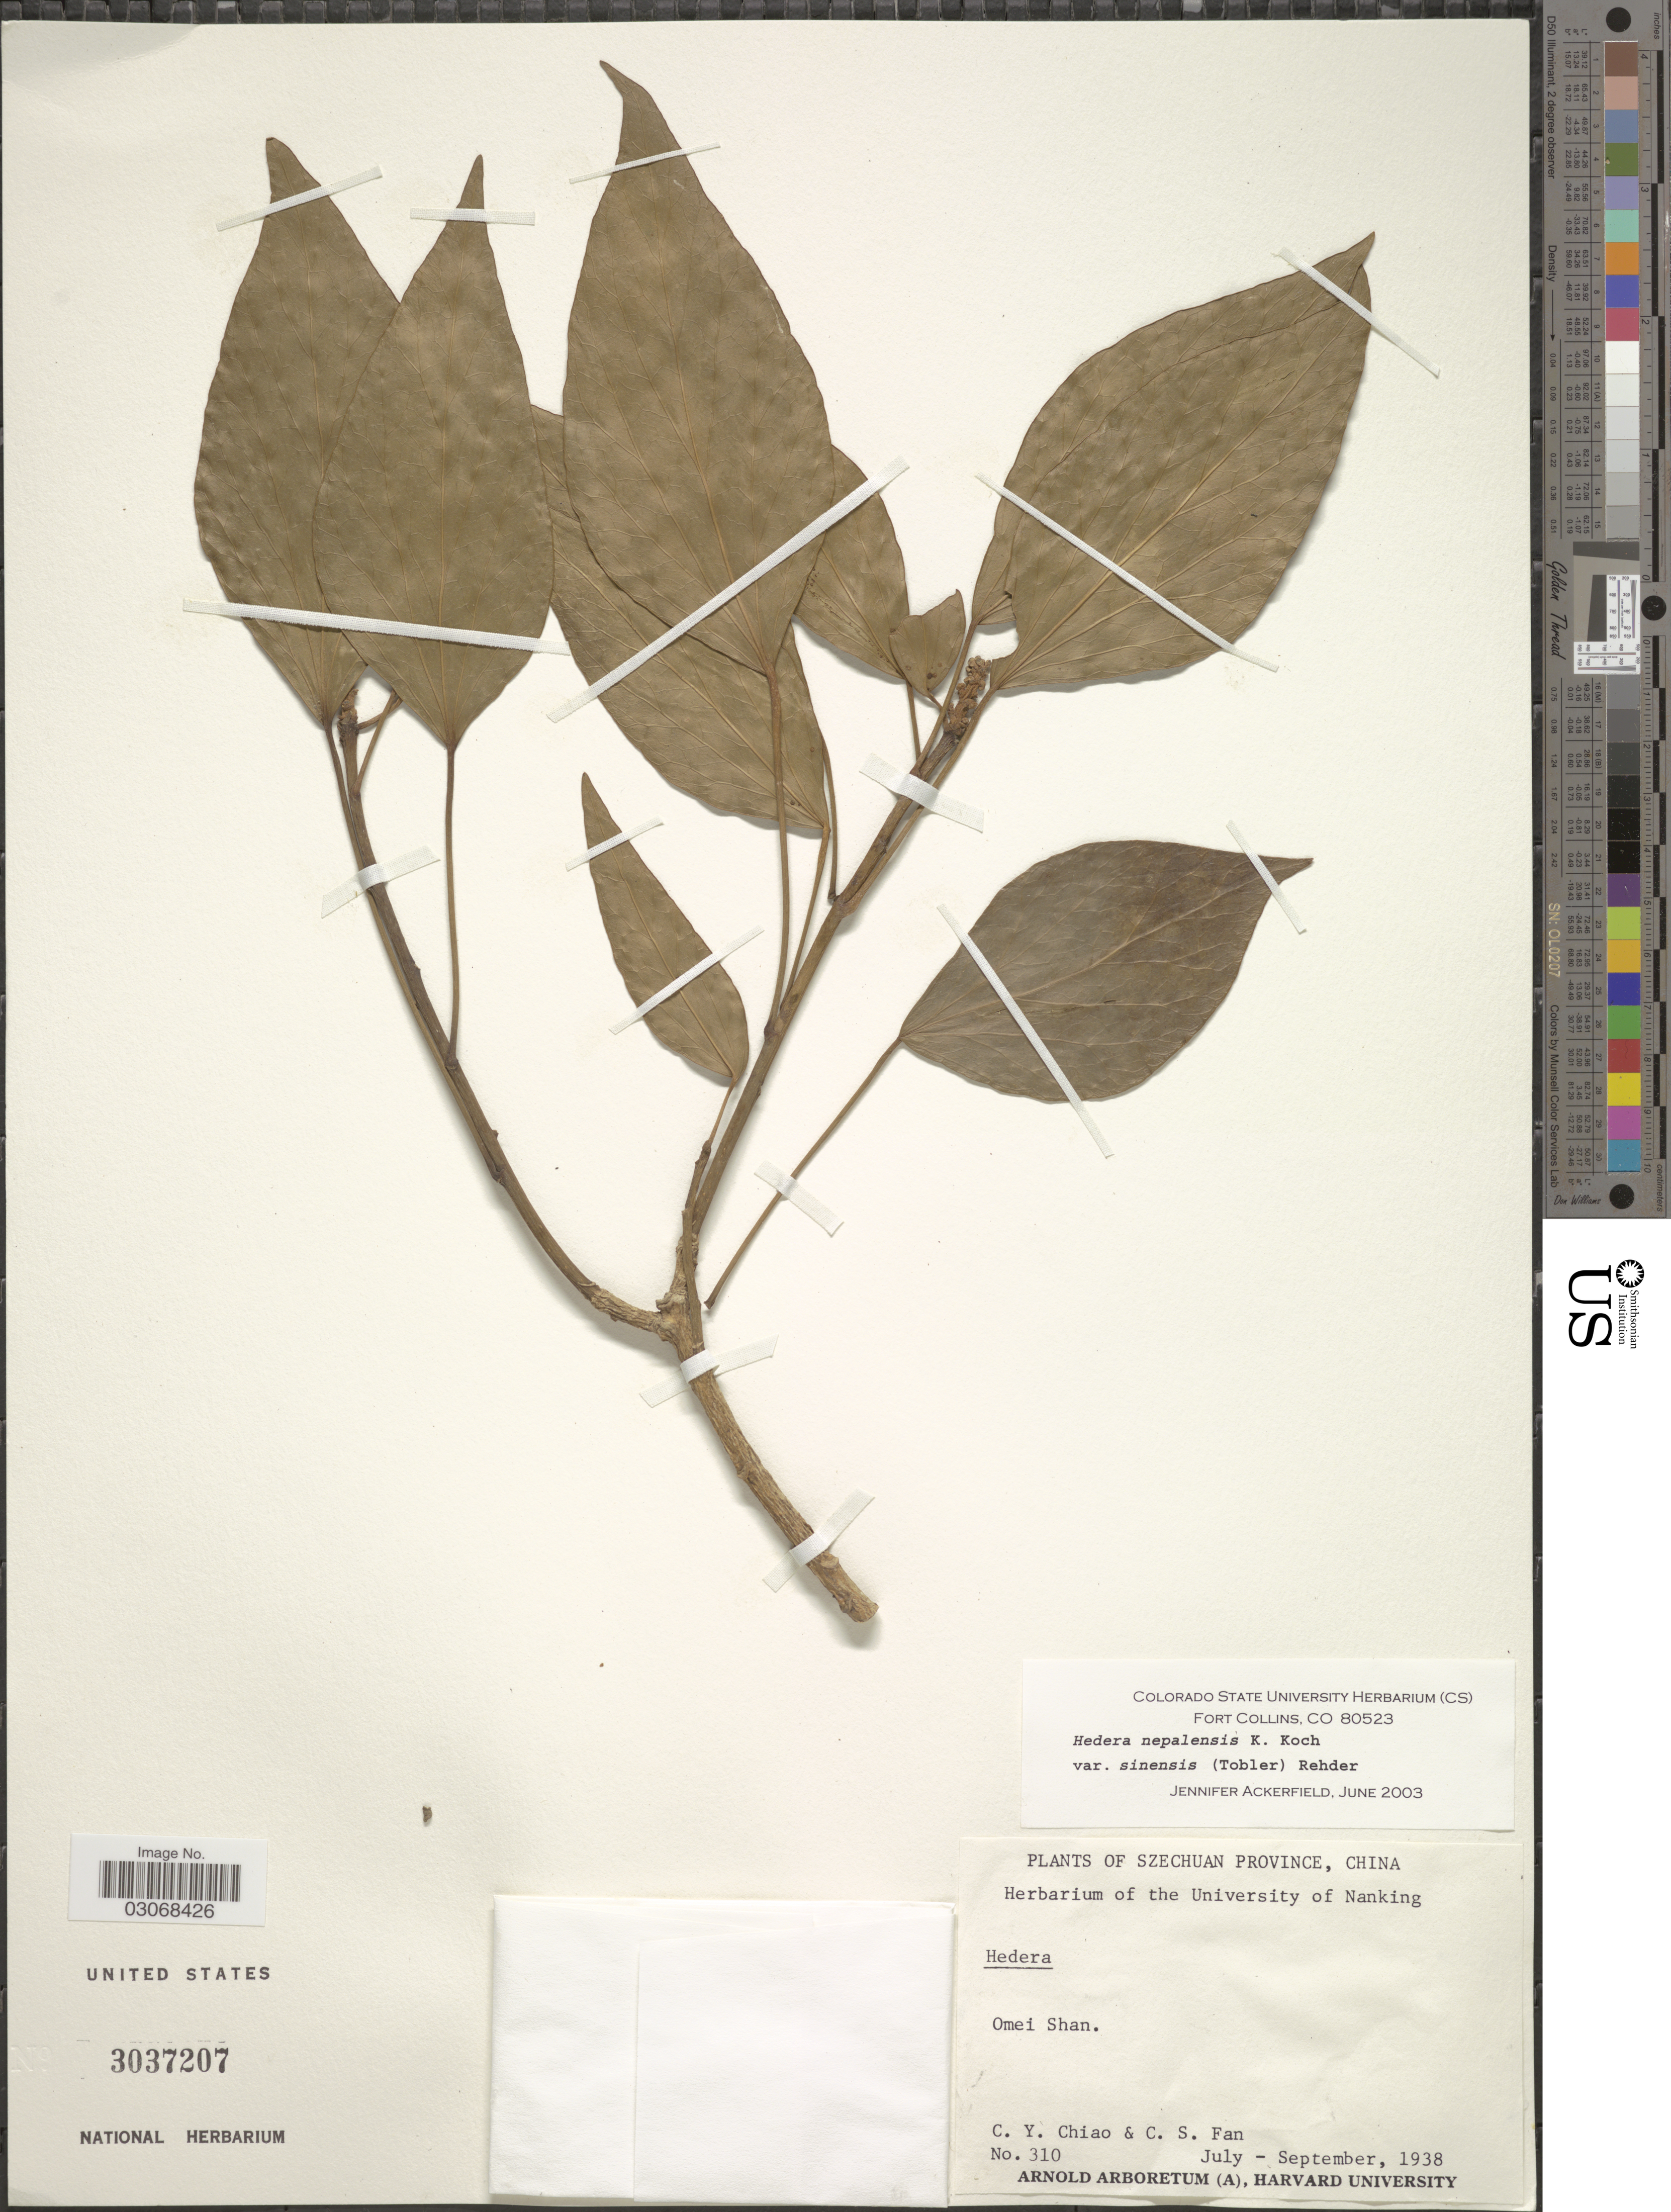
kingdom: Plantae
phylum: Tracheophyta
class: Magnoliopsida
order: Apiales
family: Araliaceae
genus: Hedera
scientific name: Hedera nepalensis var. sinensis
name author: (Tobler) Rehder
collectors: C. Y. Chiao & C. S. Fan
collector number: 310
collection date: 1938-07/1938-09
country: China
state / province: Sichuan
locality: Szechuan Province, Omei Shan.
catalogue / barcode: US 3037207